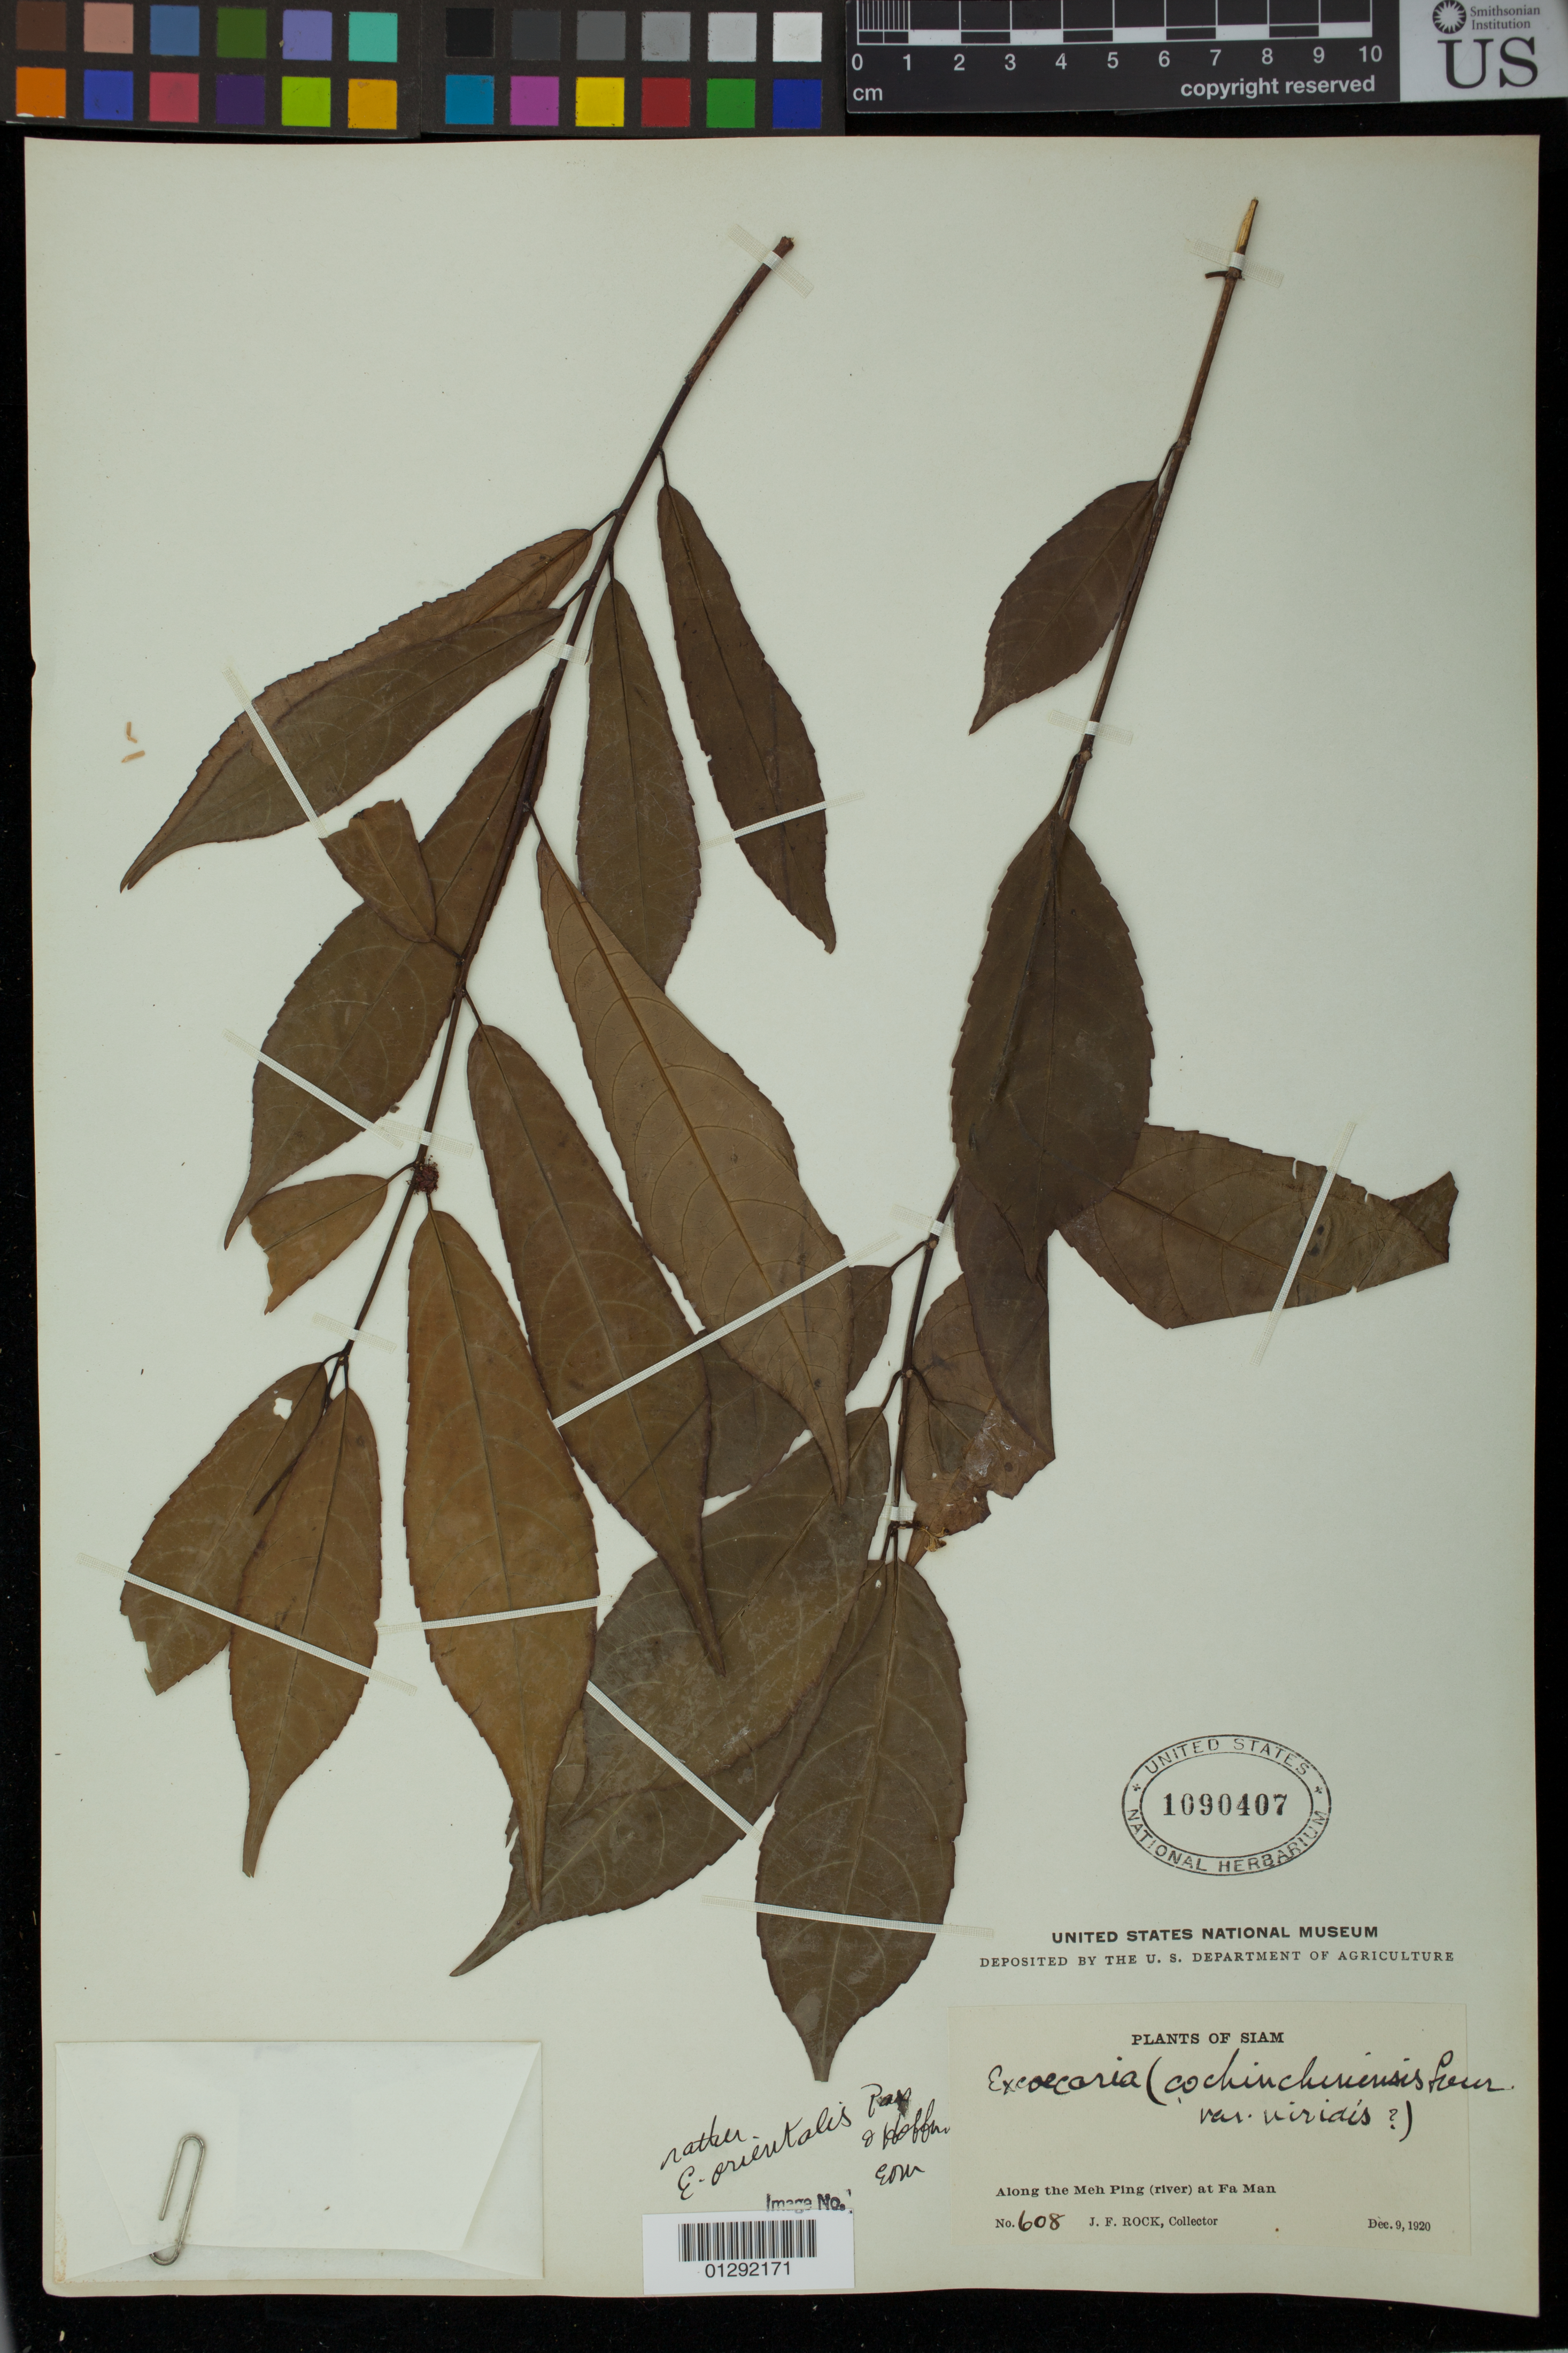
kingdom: Plantae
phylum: Tracheophyta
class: Magnoliopsida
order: Malpighiales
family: Euphorbiaceae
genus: Excoecaria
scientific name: Excoecaria orientalis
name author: Pax & K. Hoffm.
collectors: J. F. Rock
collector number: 608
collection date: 1920-12-09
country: Thailand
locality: Siam: Along the Meh Ping (river) at Fa Man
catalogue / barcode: US 1090407